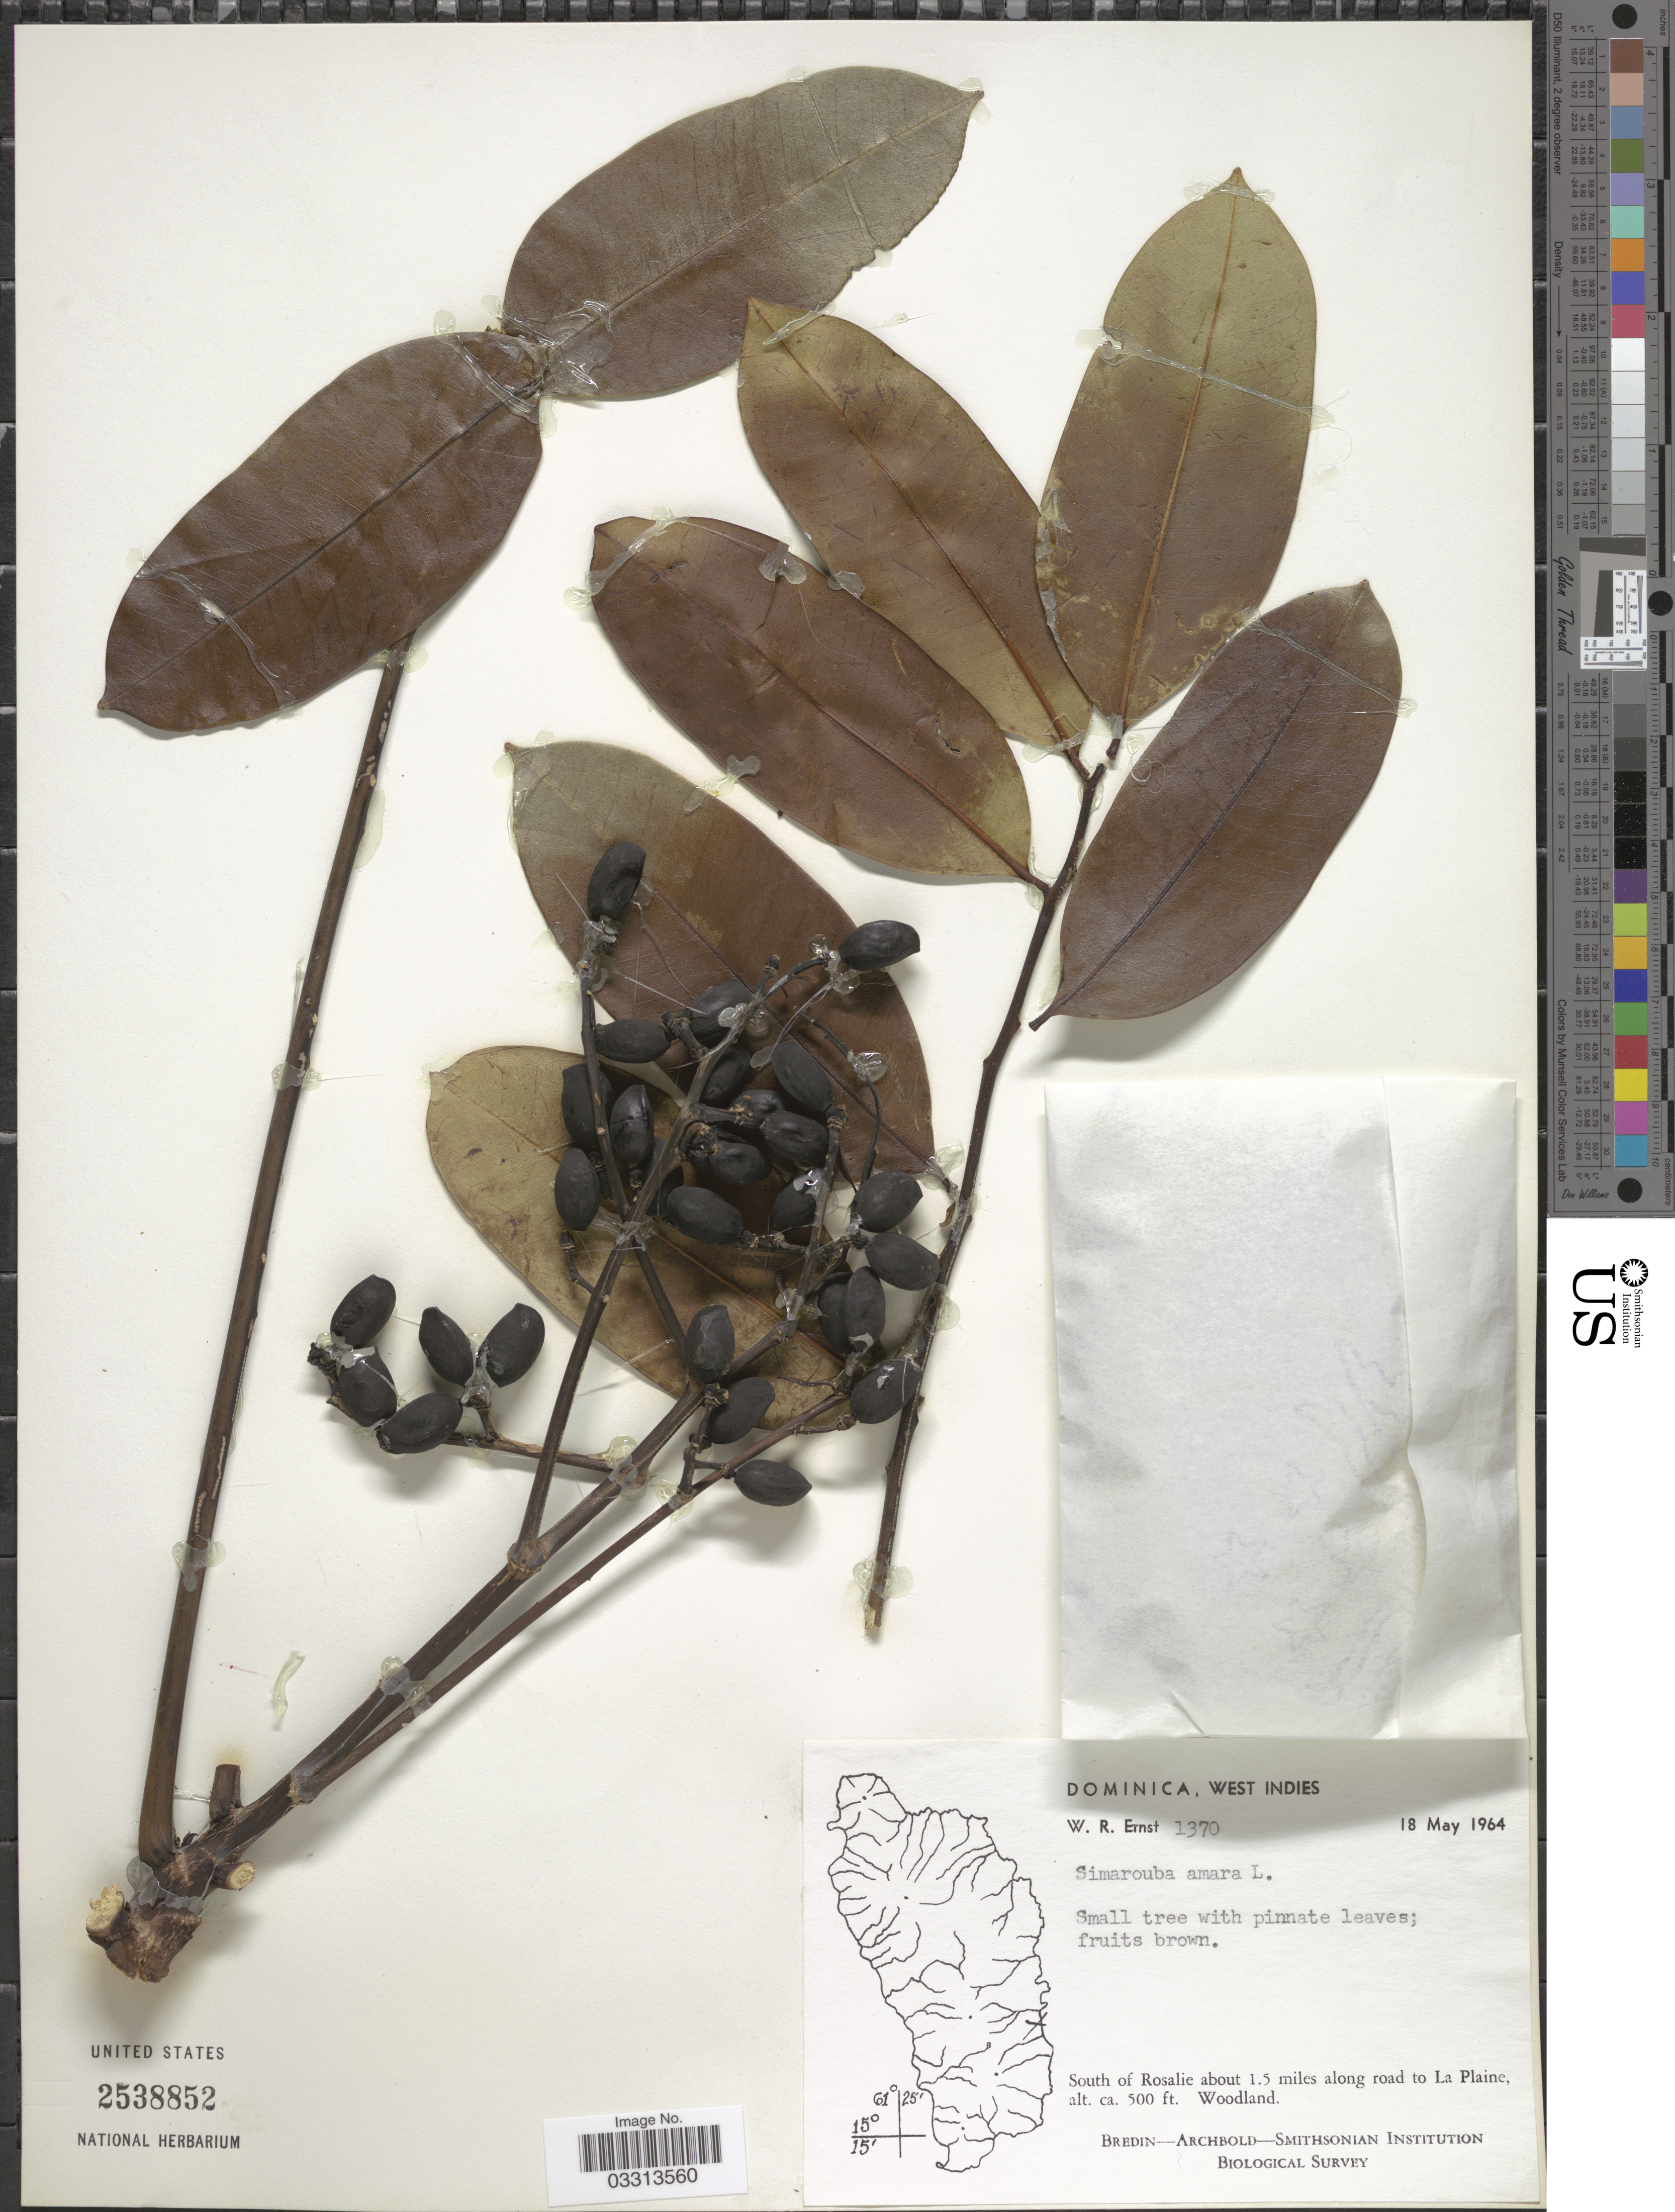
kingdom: Plantae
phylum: Tracheophyta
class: Magnoliopsida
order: Sapindales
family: Simaroubaceae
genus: Simarouba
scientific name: Simarouba amara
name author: Aubl.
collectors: W. R. Ernst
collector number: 1370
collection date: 1964-05-18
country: Dominica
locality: West Indies, South of Rosalie about 1.5 miles along road to La Plaine.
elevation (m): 152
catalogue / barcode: US 2538852